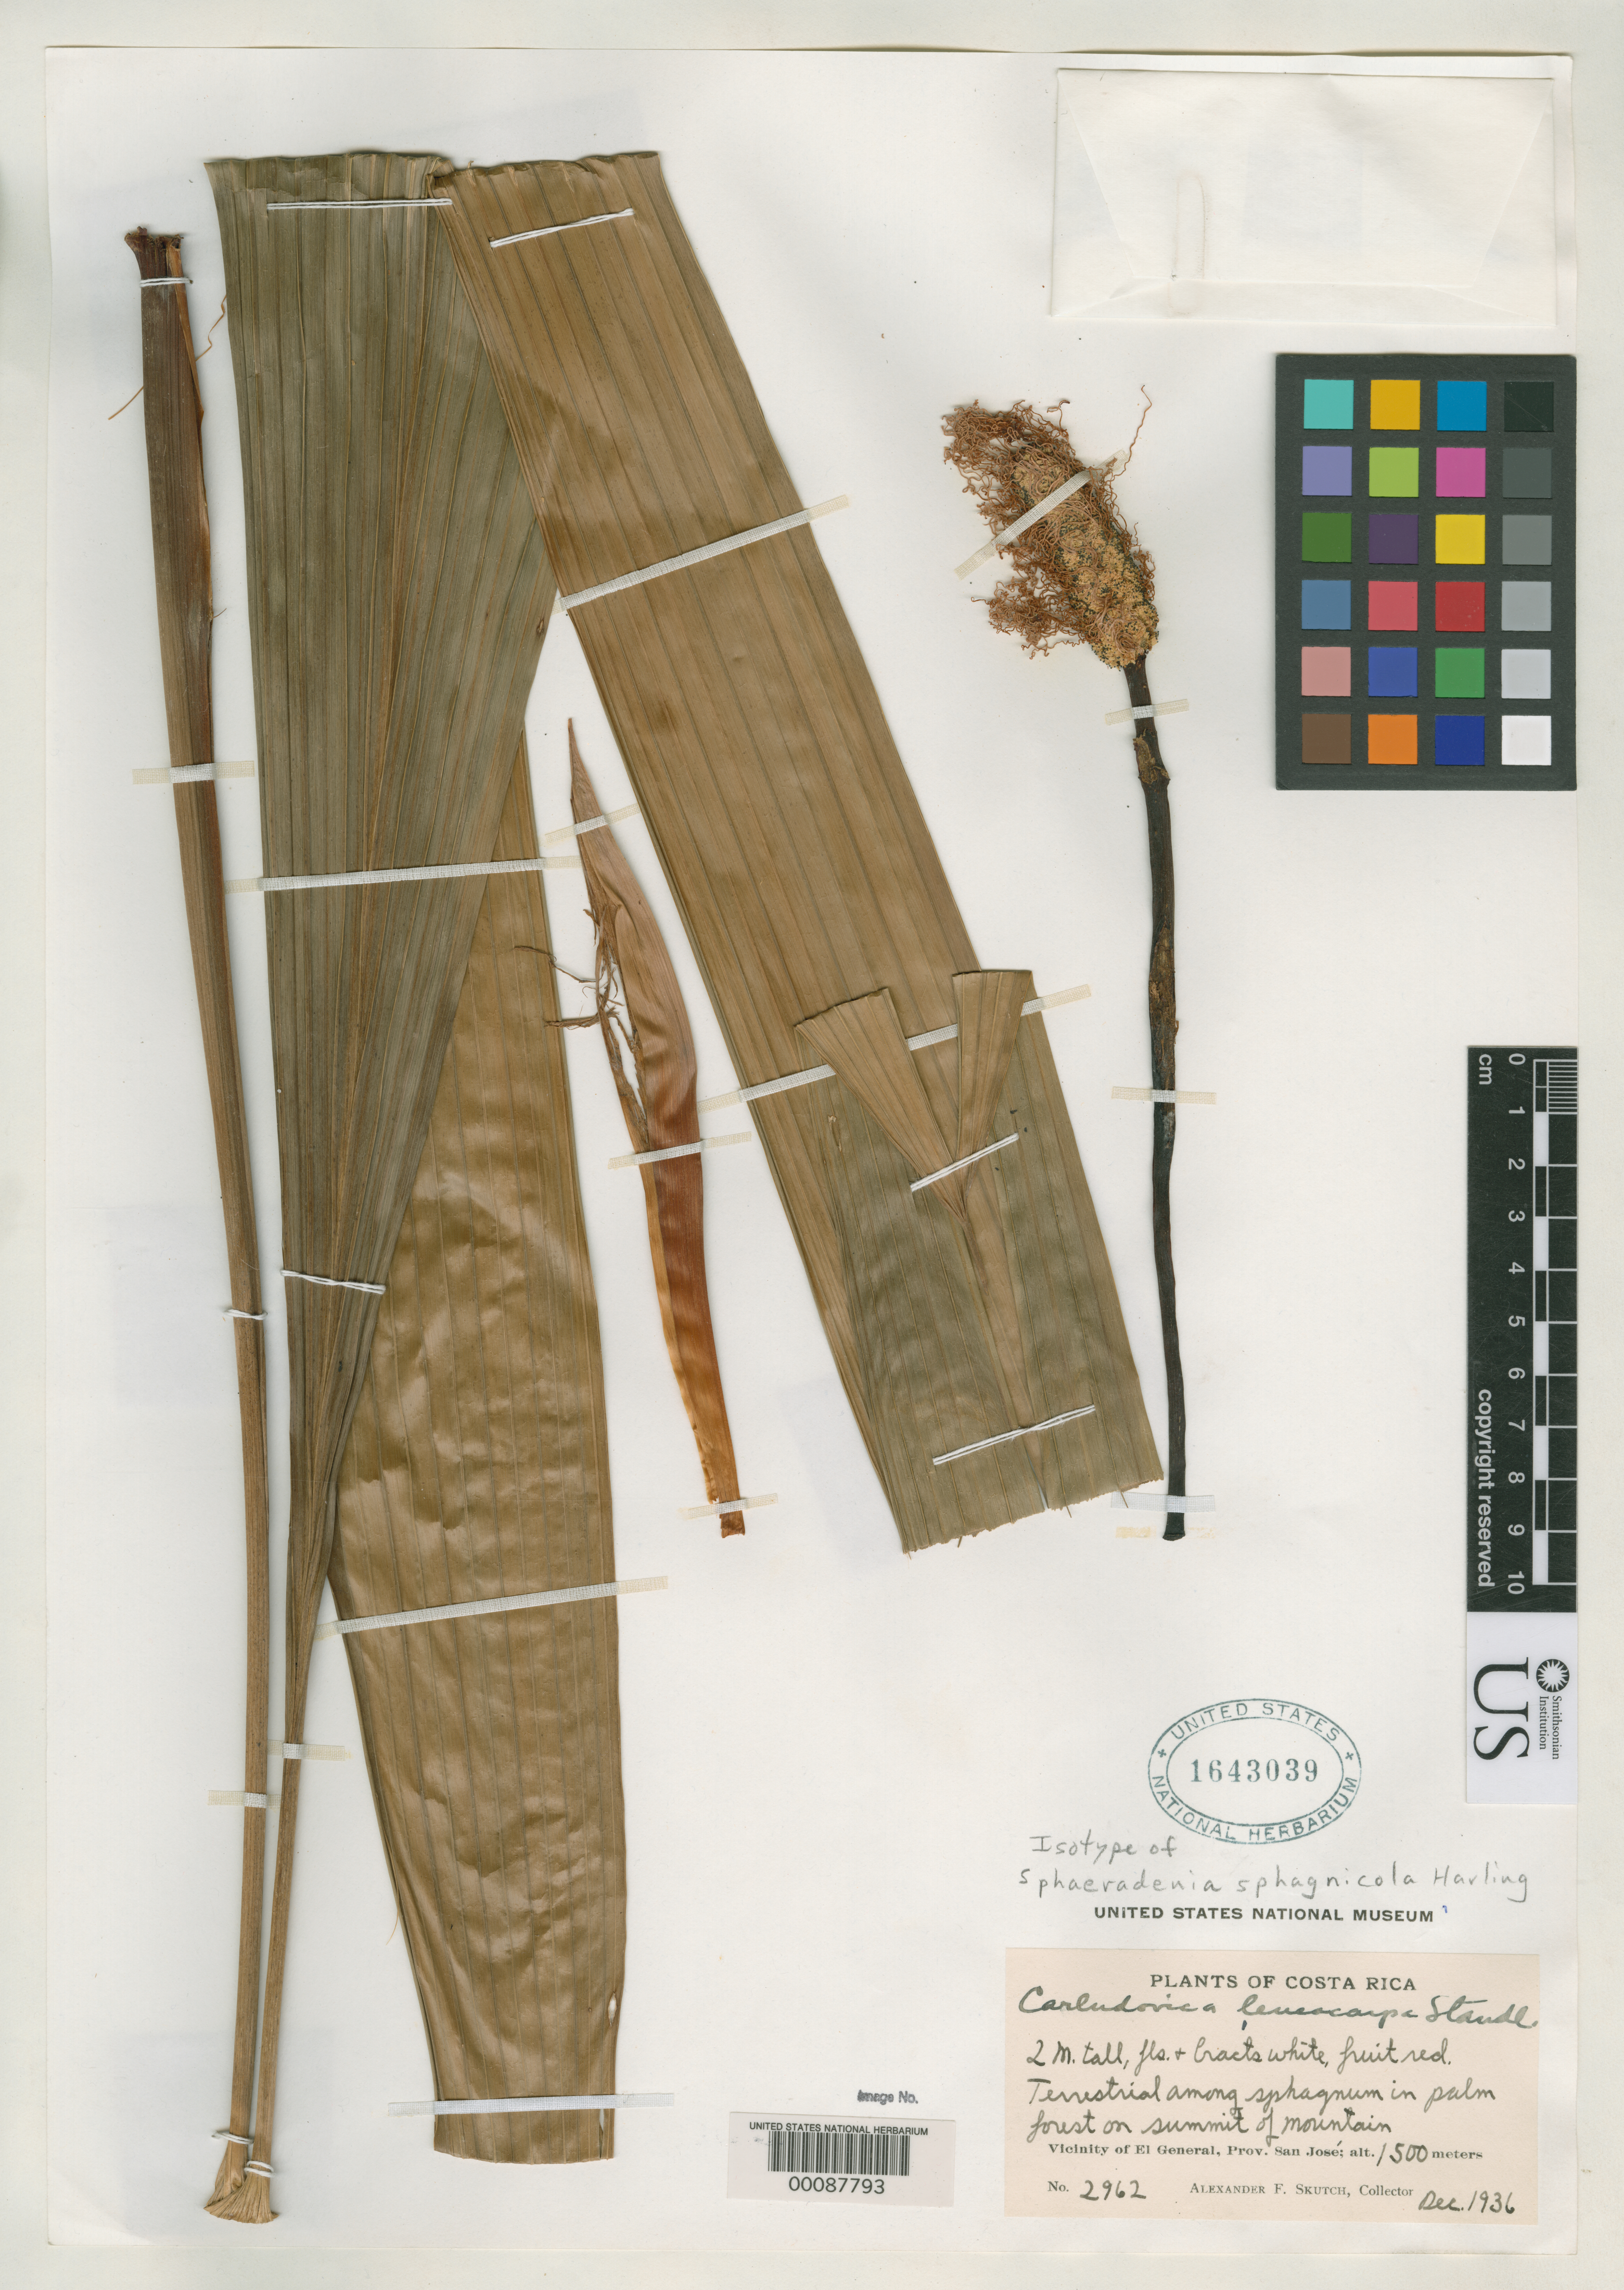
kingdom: Plantae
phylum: Tracheophyta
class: Liliopsida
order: Pandanales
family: Cyclanthaceae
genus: Sphaeradenia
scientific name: Sphaeradenia sphagnicola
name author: Harling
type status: Isotype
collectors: A. F. Skutch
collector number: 2962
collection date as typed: Dec 1936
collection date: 1936-12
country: Costa Rica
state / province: San José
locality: Vicinity of El General.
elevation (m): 1500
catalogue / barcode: US 1643039